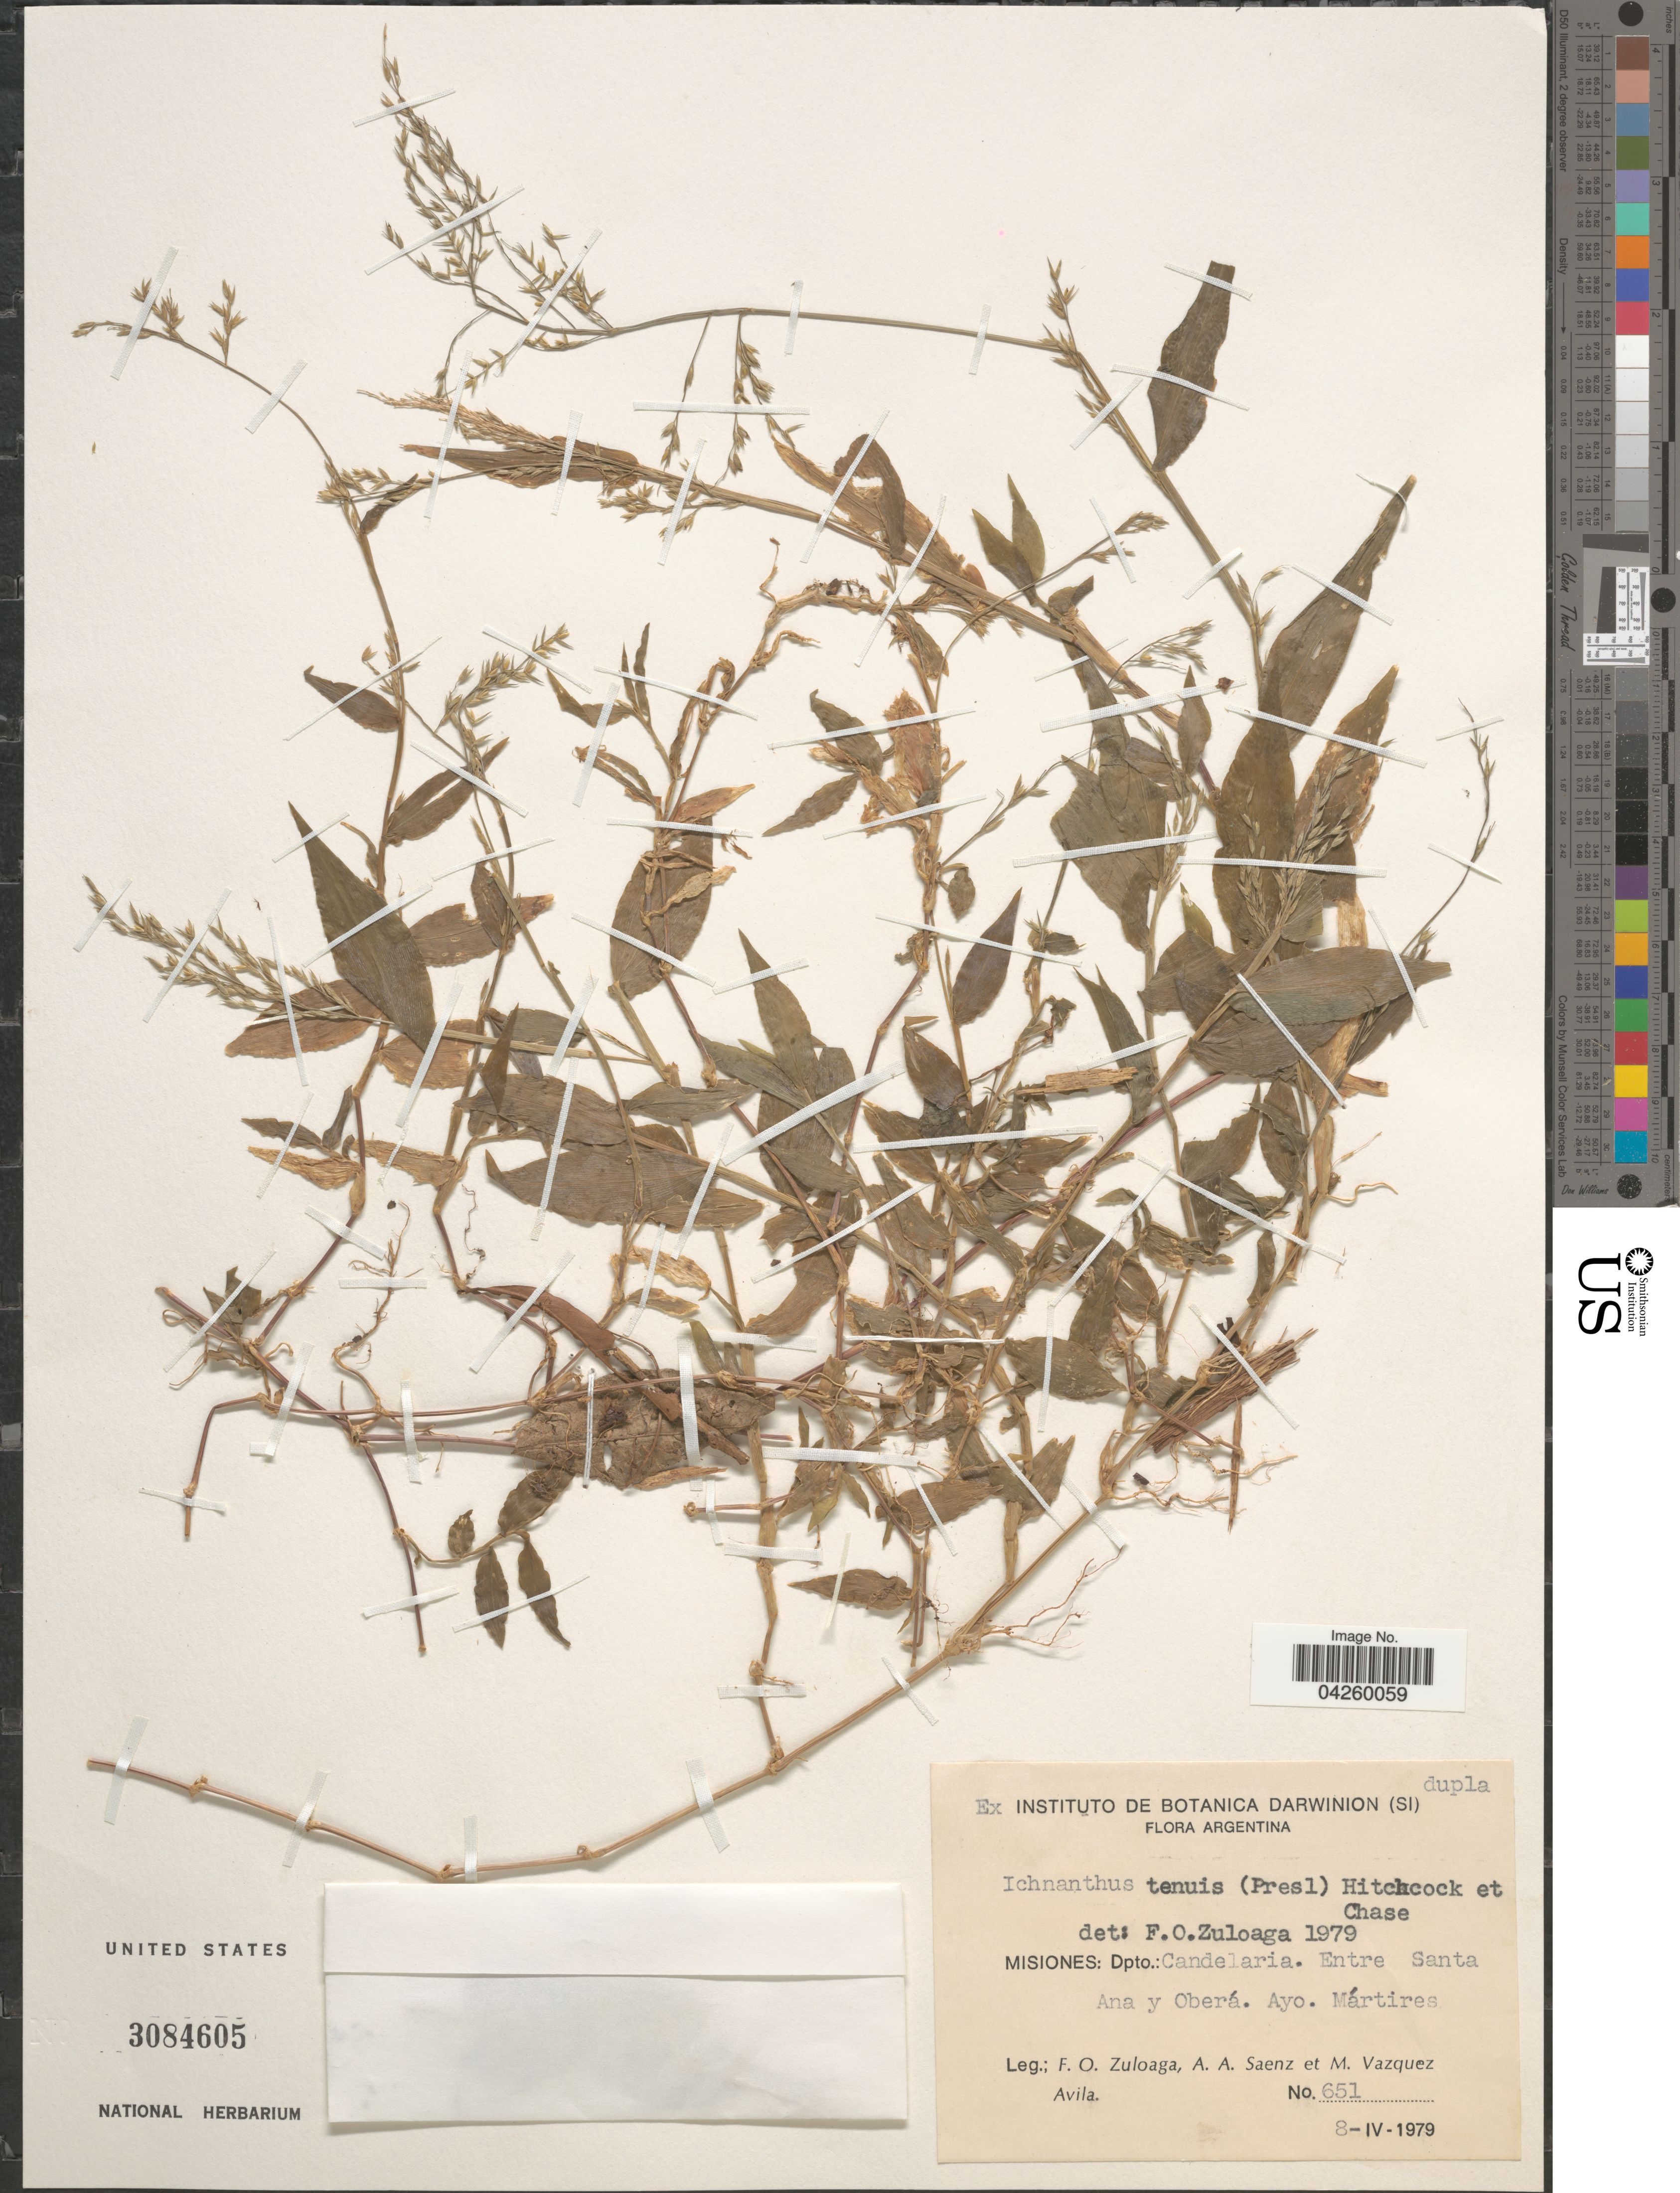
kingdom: Plantae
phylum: Tracheophyta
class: Liliopsida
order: Poales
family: Poaceae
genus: Ichnanthus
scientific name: Ichnanthus tenuis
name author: (J. Presl) Hitchc. & Chase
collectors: F. O. Zuloaga, A. A. Saenz & M. D. Vázquez A.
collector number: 651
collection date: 1979-04-08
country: Argentina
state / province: Misiones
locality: Dpto. Candelaria. Entre Santa Ana y Oberá. Ayo. Mártires.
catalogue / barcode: US 3084605